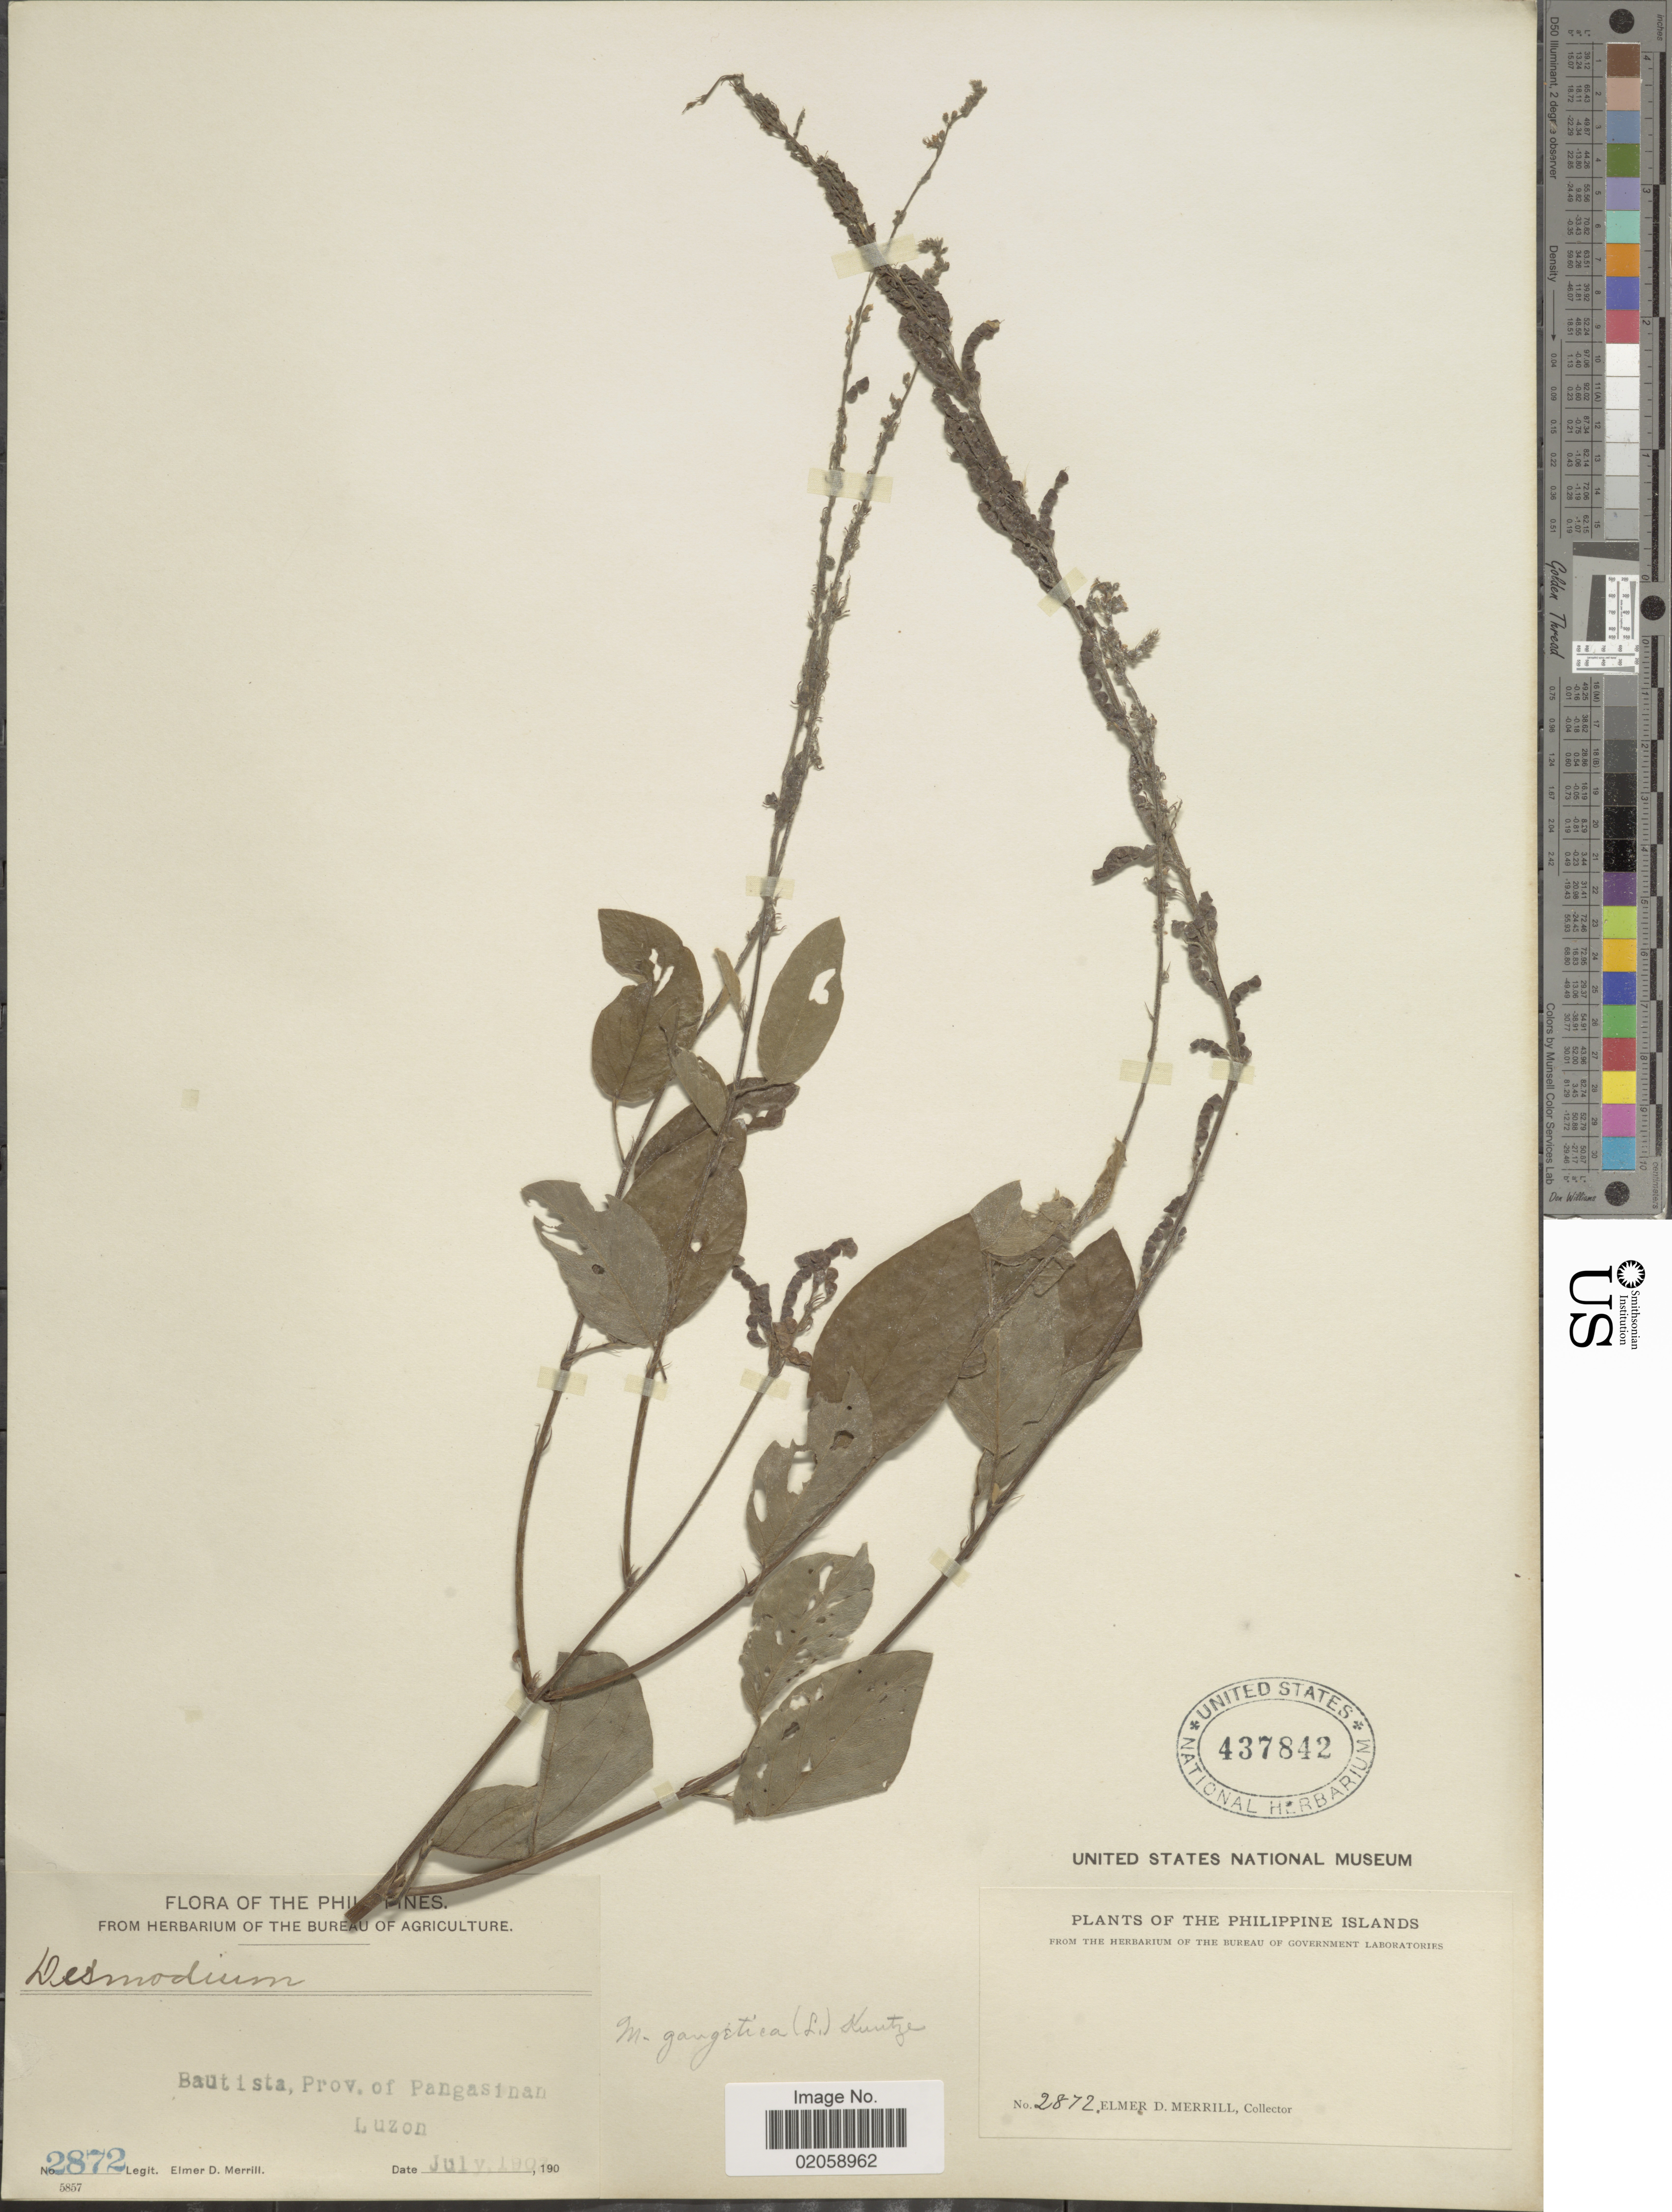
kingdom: Plantae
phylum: Tracheophyta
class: Magnoliopsida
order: Fabales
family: Fabaceae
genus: Pleurolobus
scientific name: Pleurolobus gangeticus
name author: (L.) J. St.-Hil. ex H. Ohashi & K. Ohashi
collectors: E. D. Merrill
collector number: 2872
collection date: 1900-07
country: Philippines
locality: Bautista, Prov. of Pangasinan. Luzon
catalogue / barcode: US 437842